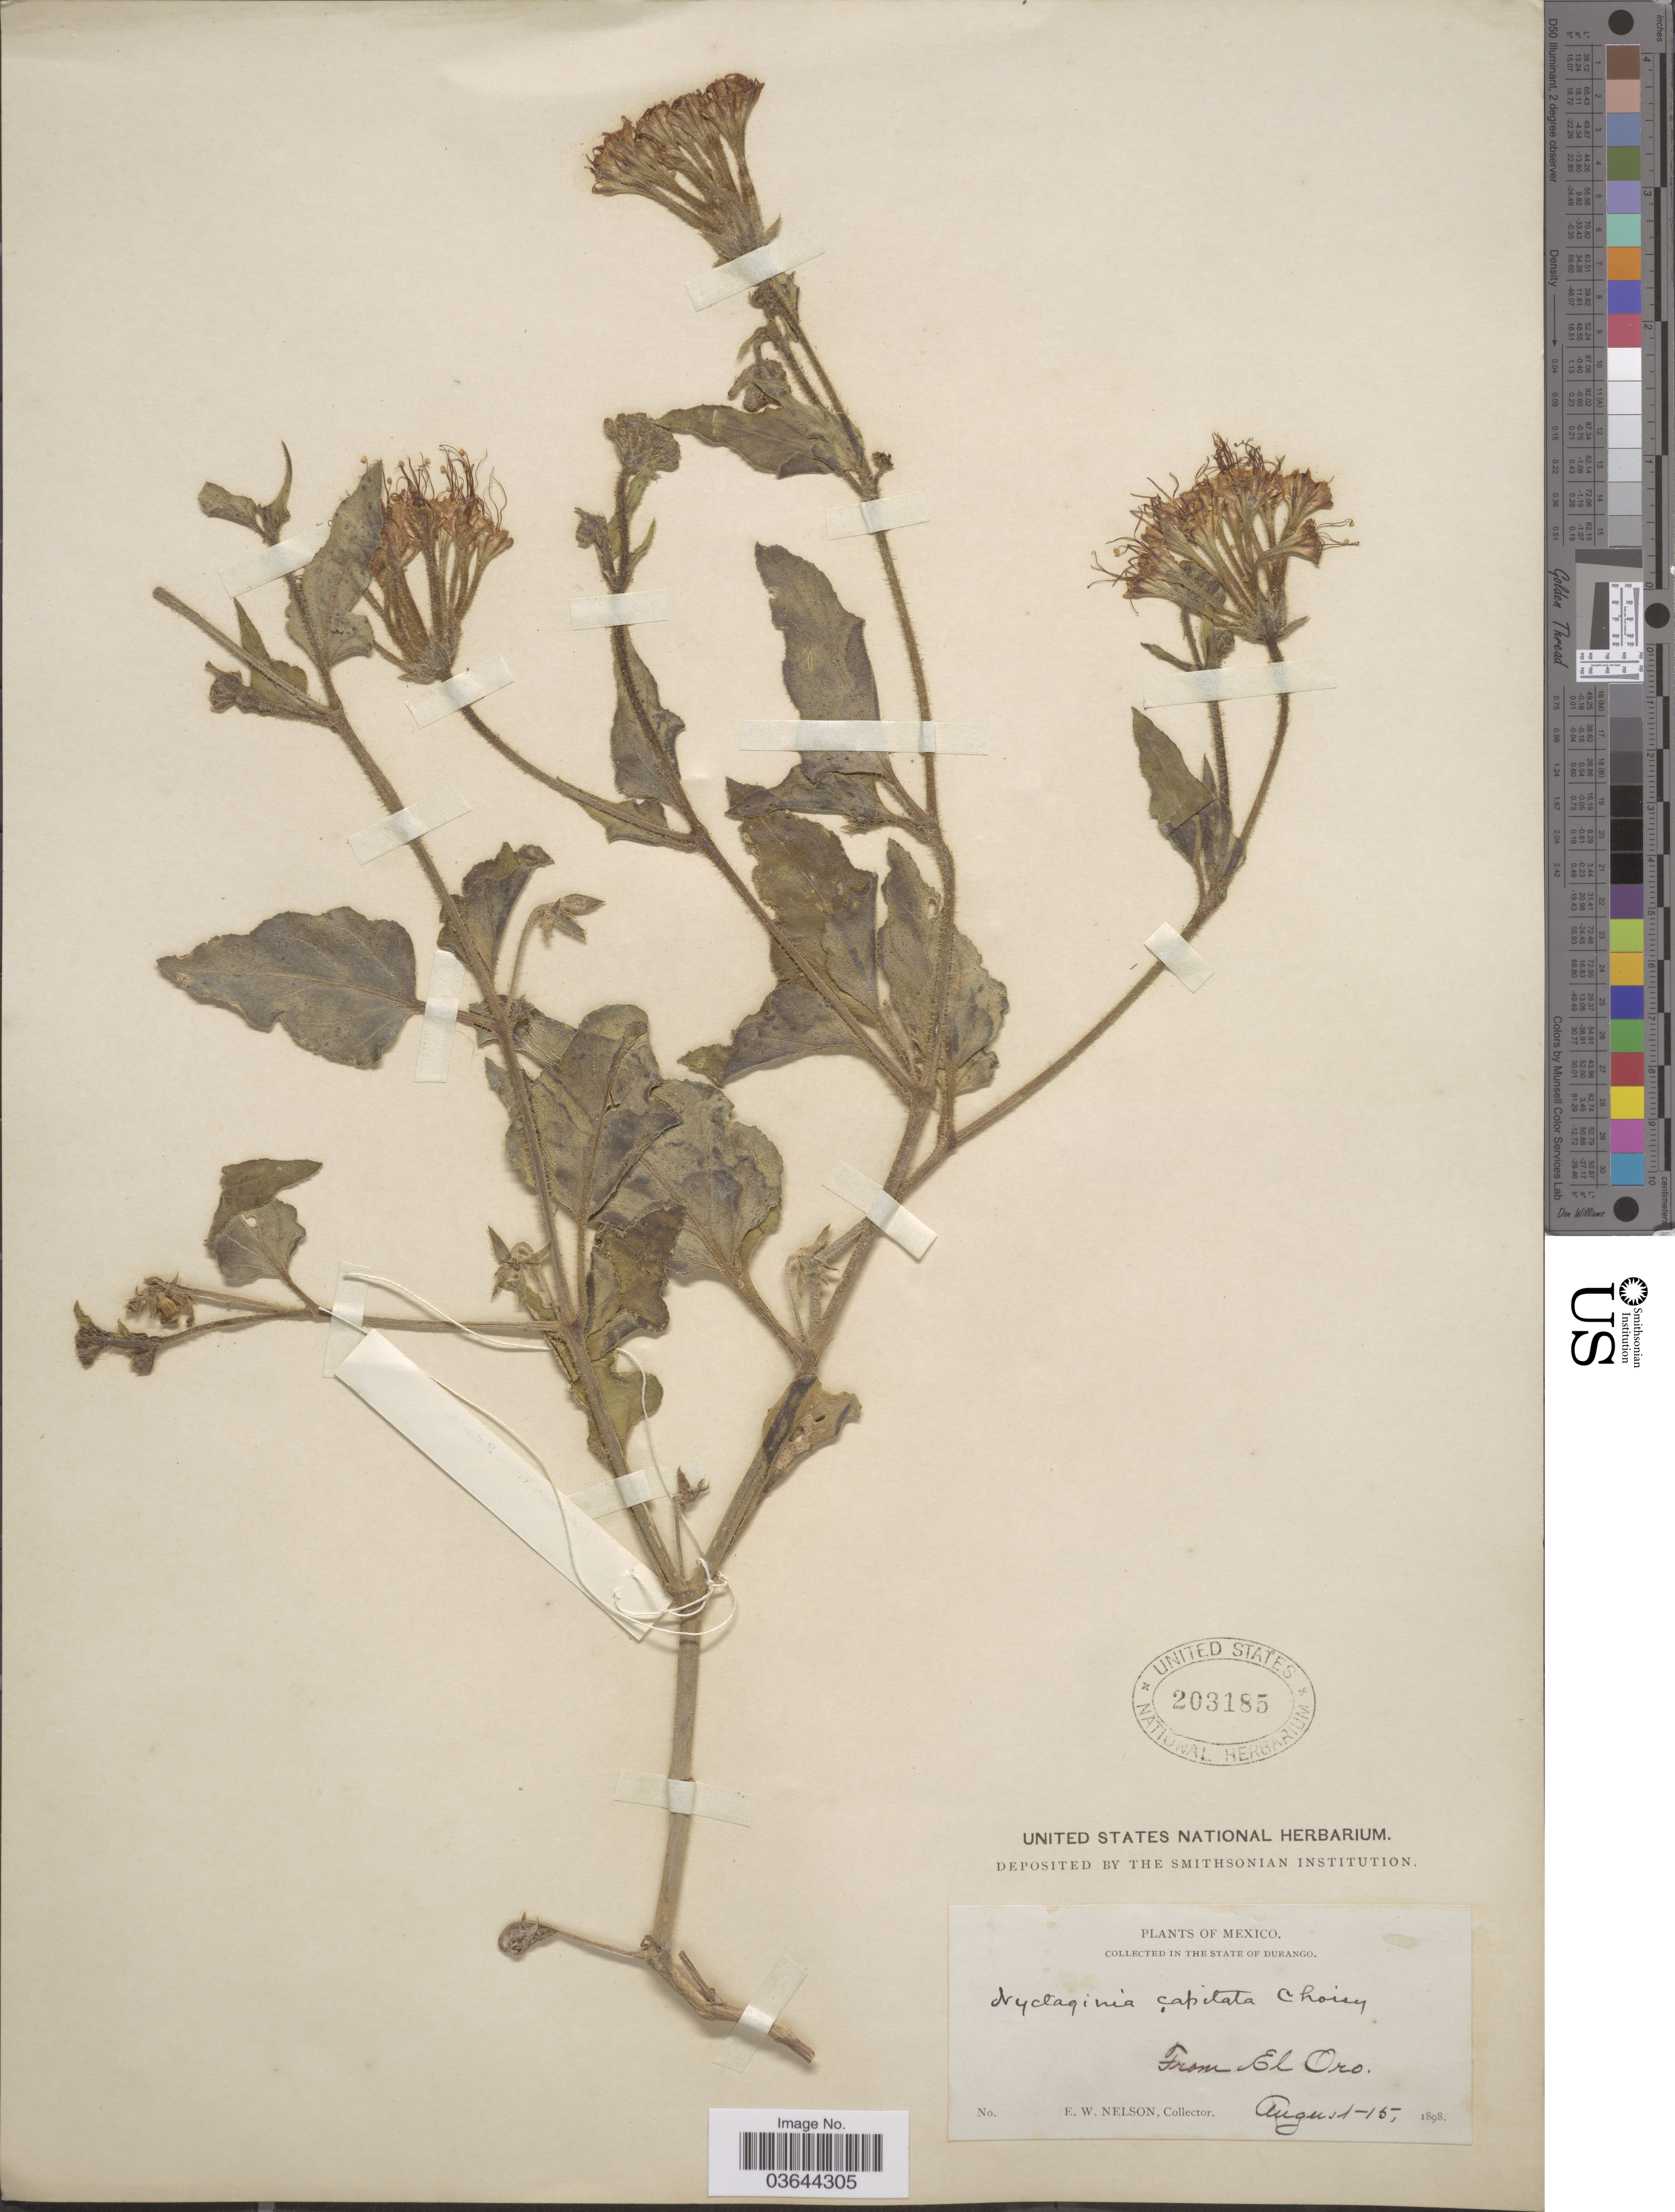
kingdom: Plantae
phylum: Tracheophyta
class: Magnoliopsida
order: Caryophyllales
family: Nyctaginaceae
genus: Nyctaginia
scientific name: Nyctaginia capitata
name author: Choisy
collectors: E. W. Nelson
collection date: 1898-08-15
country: Mexico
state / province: Durango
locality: From El Oro.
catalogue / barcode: US 203185